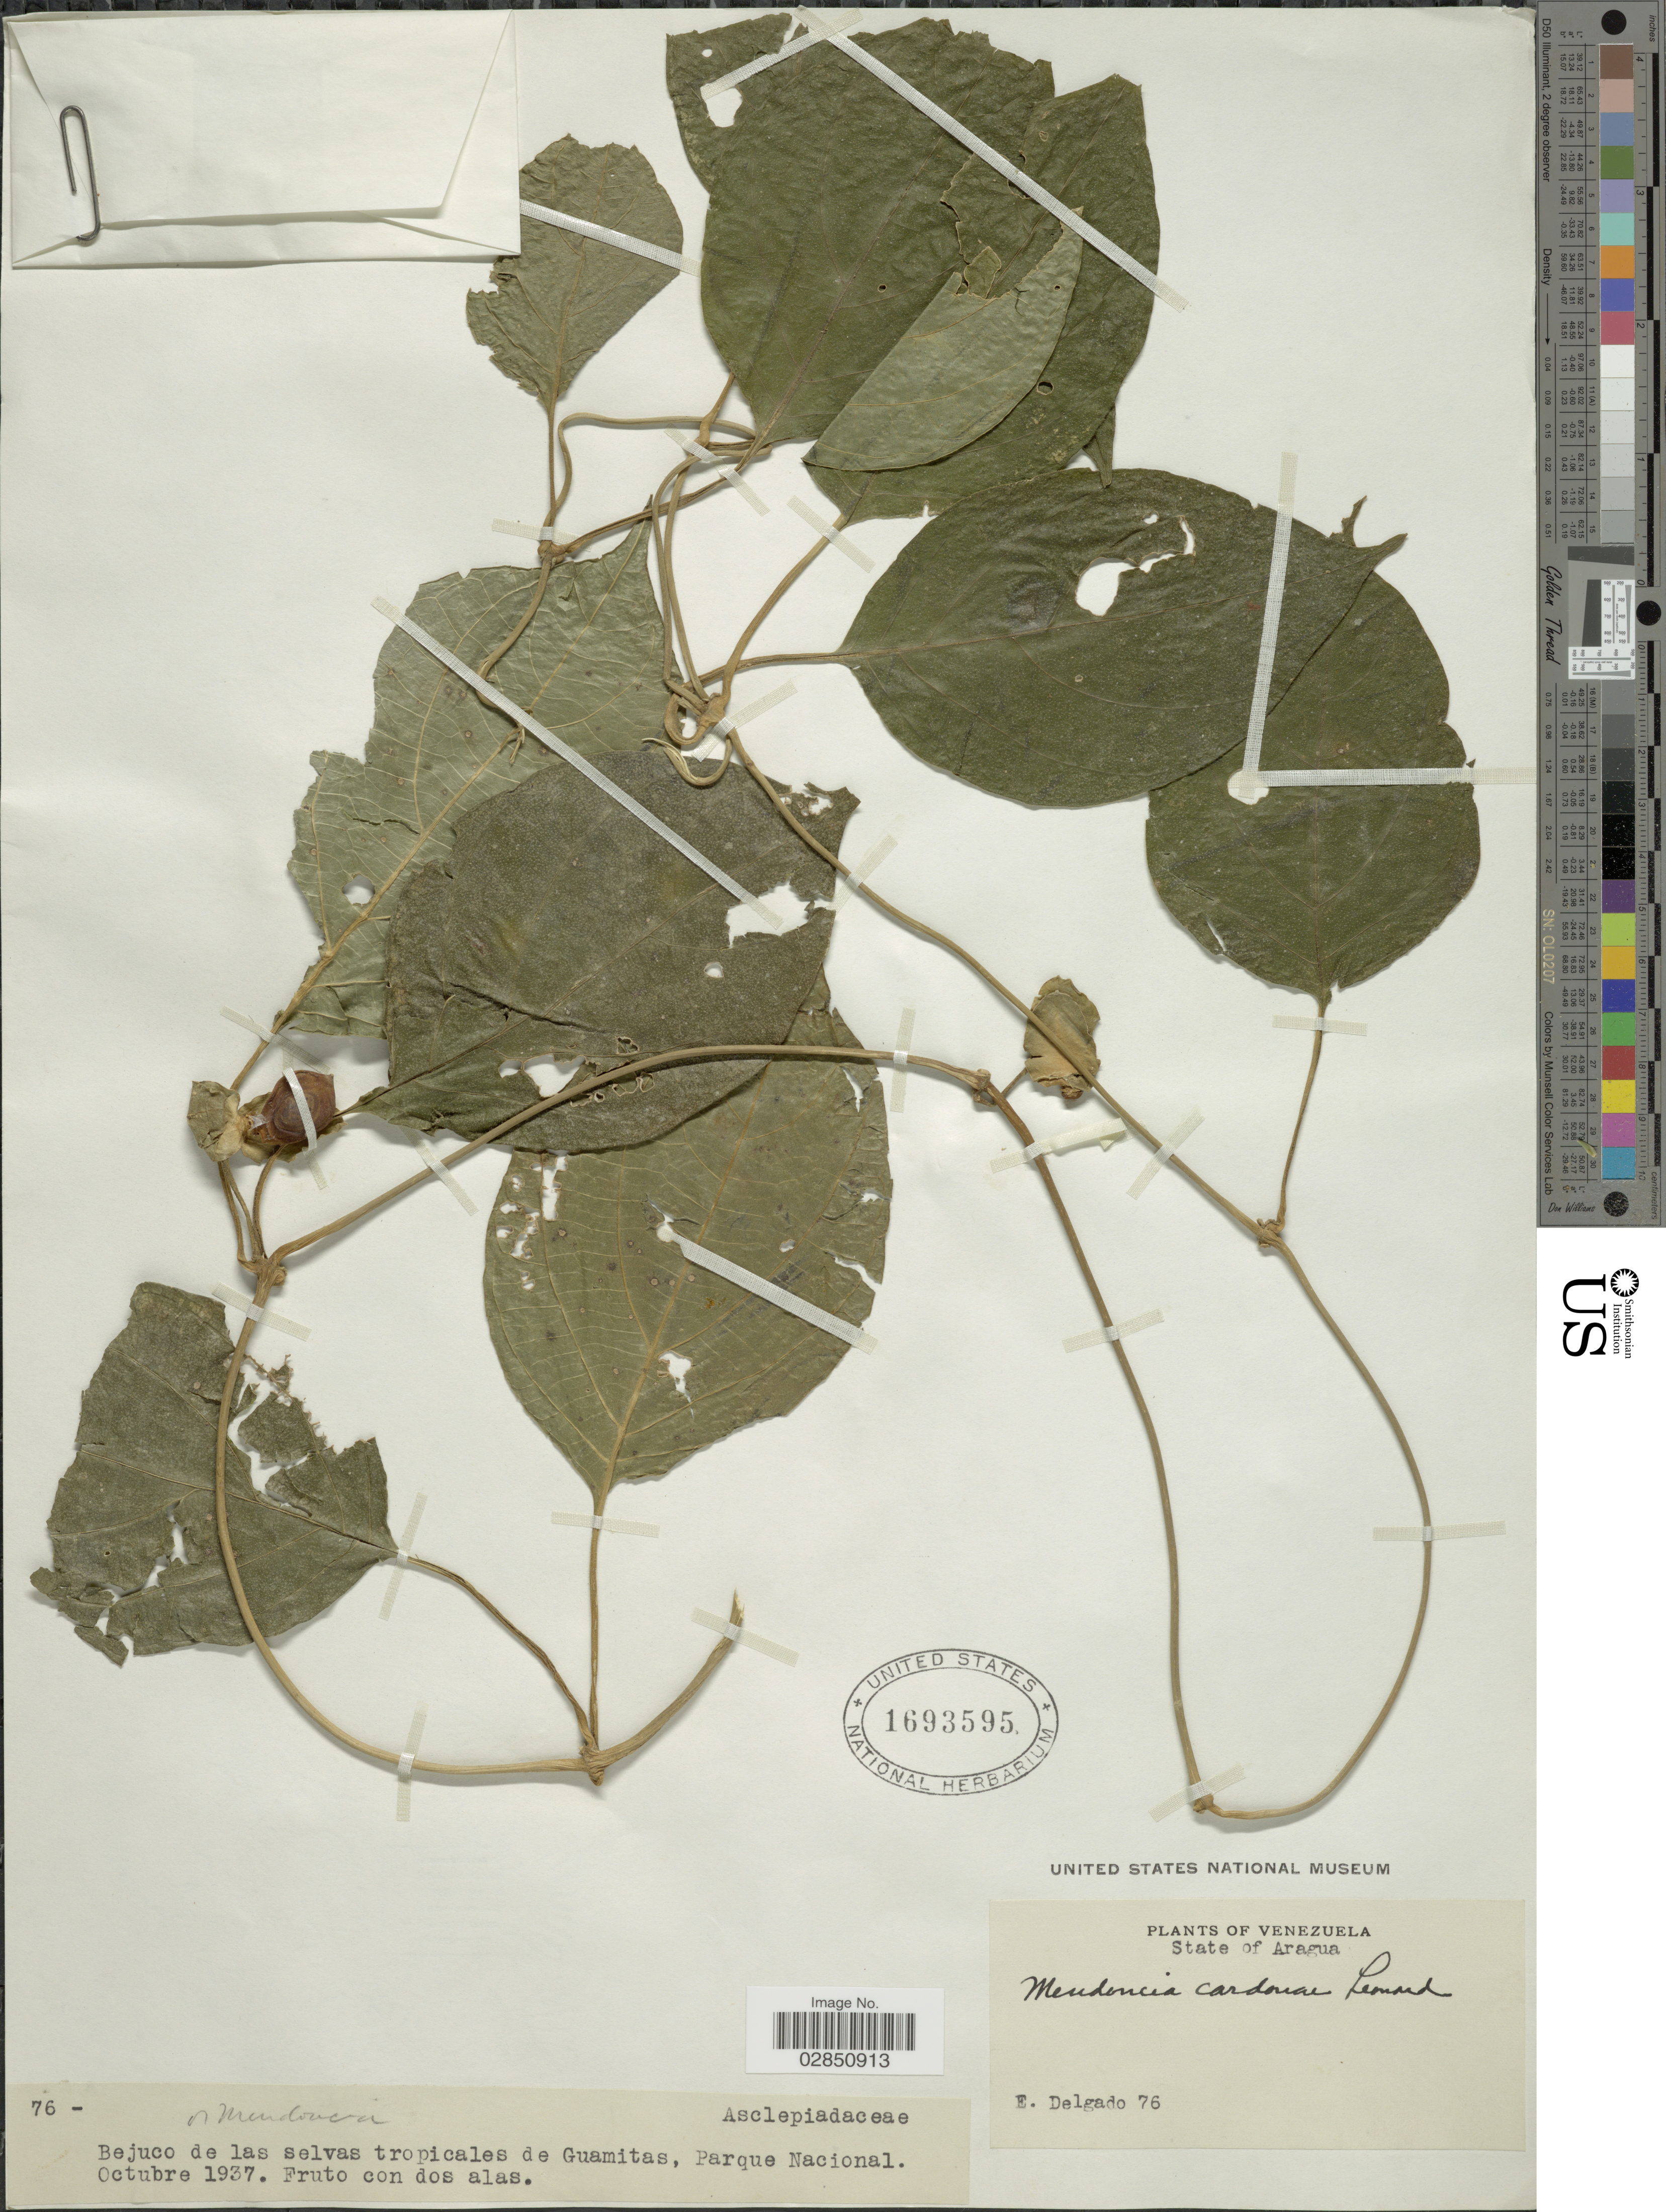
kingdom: Plantae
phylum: Tracheophyta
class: Magnoliopsida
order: Lamiales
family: Acanthaceae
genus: Mendoncia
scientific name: Mendoncia cardonae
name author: Leonard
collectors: E. Delgado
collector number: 76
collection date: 1937-10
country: Venezuela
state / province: Aragua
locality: Bejuco de las selvas tropicales de Guamitas, Parque Nacional.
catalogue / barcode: US 1693595